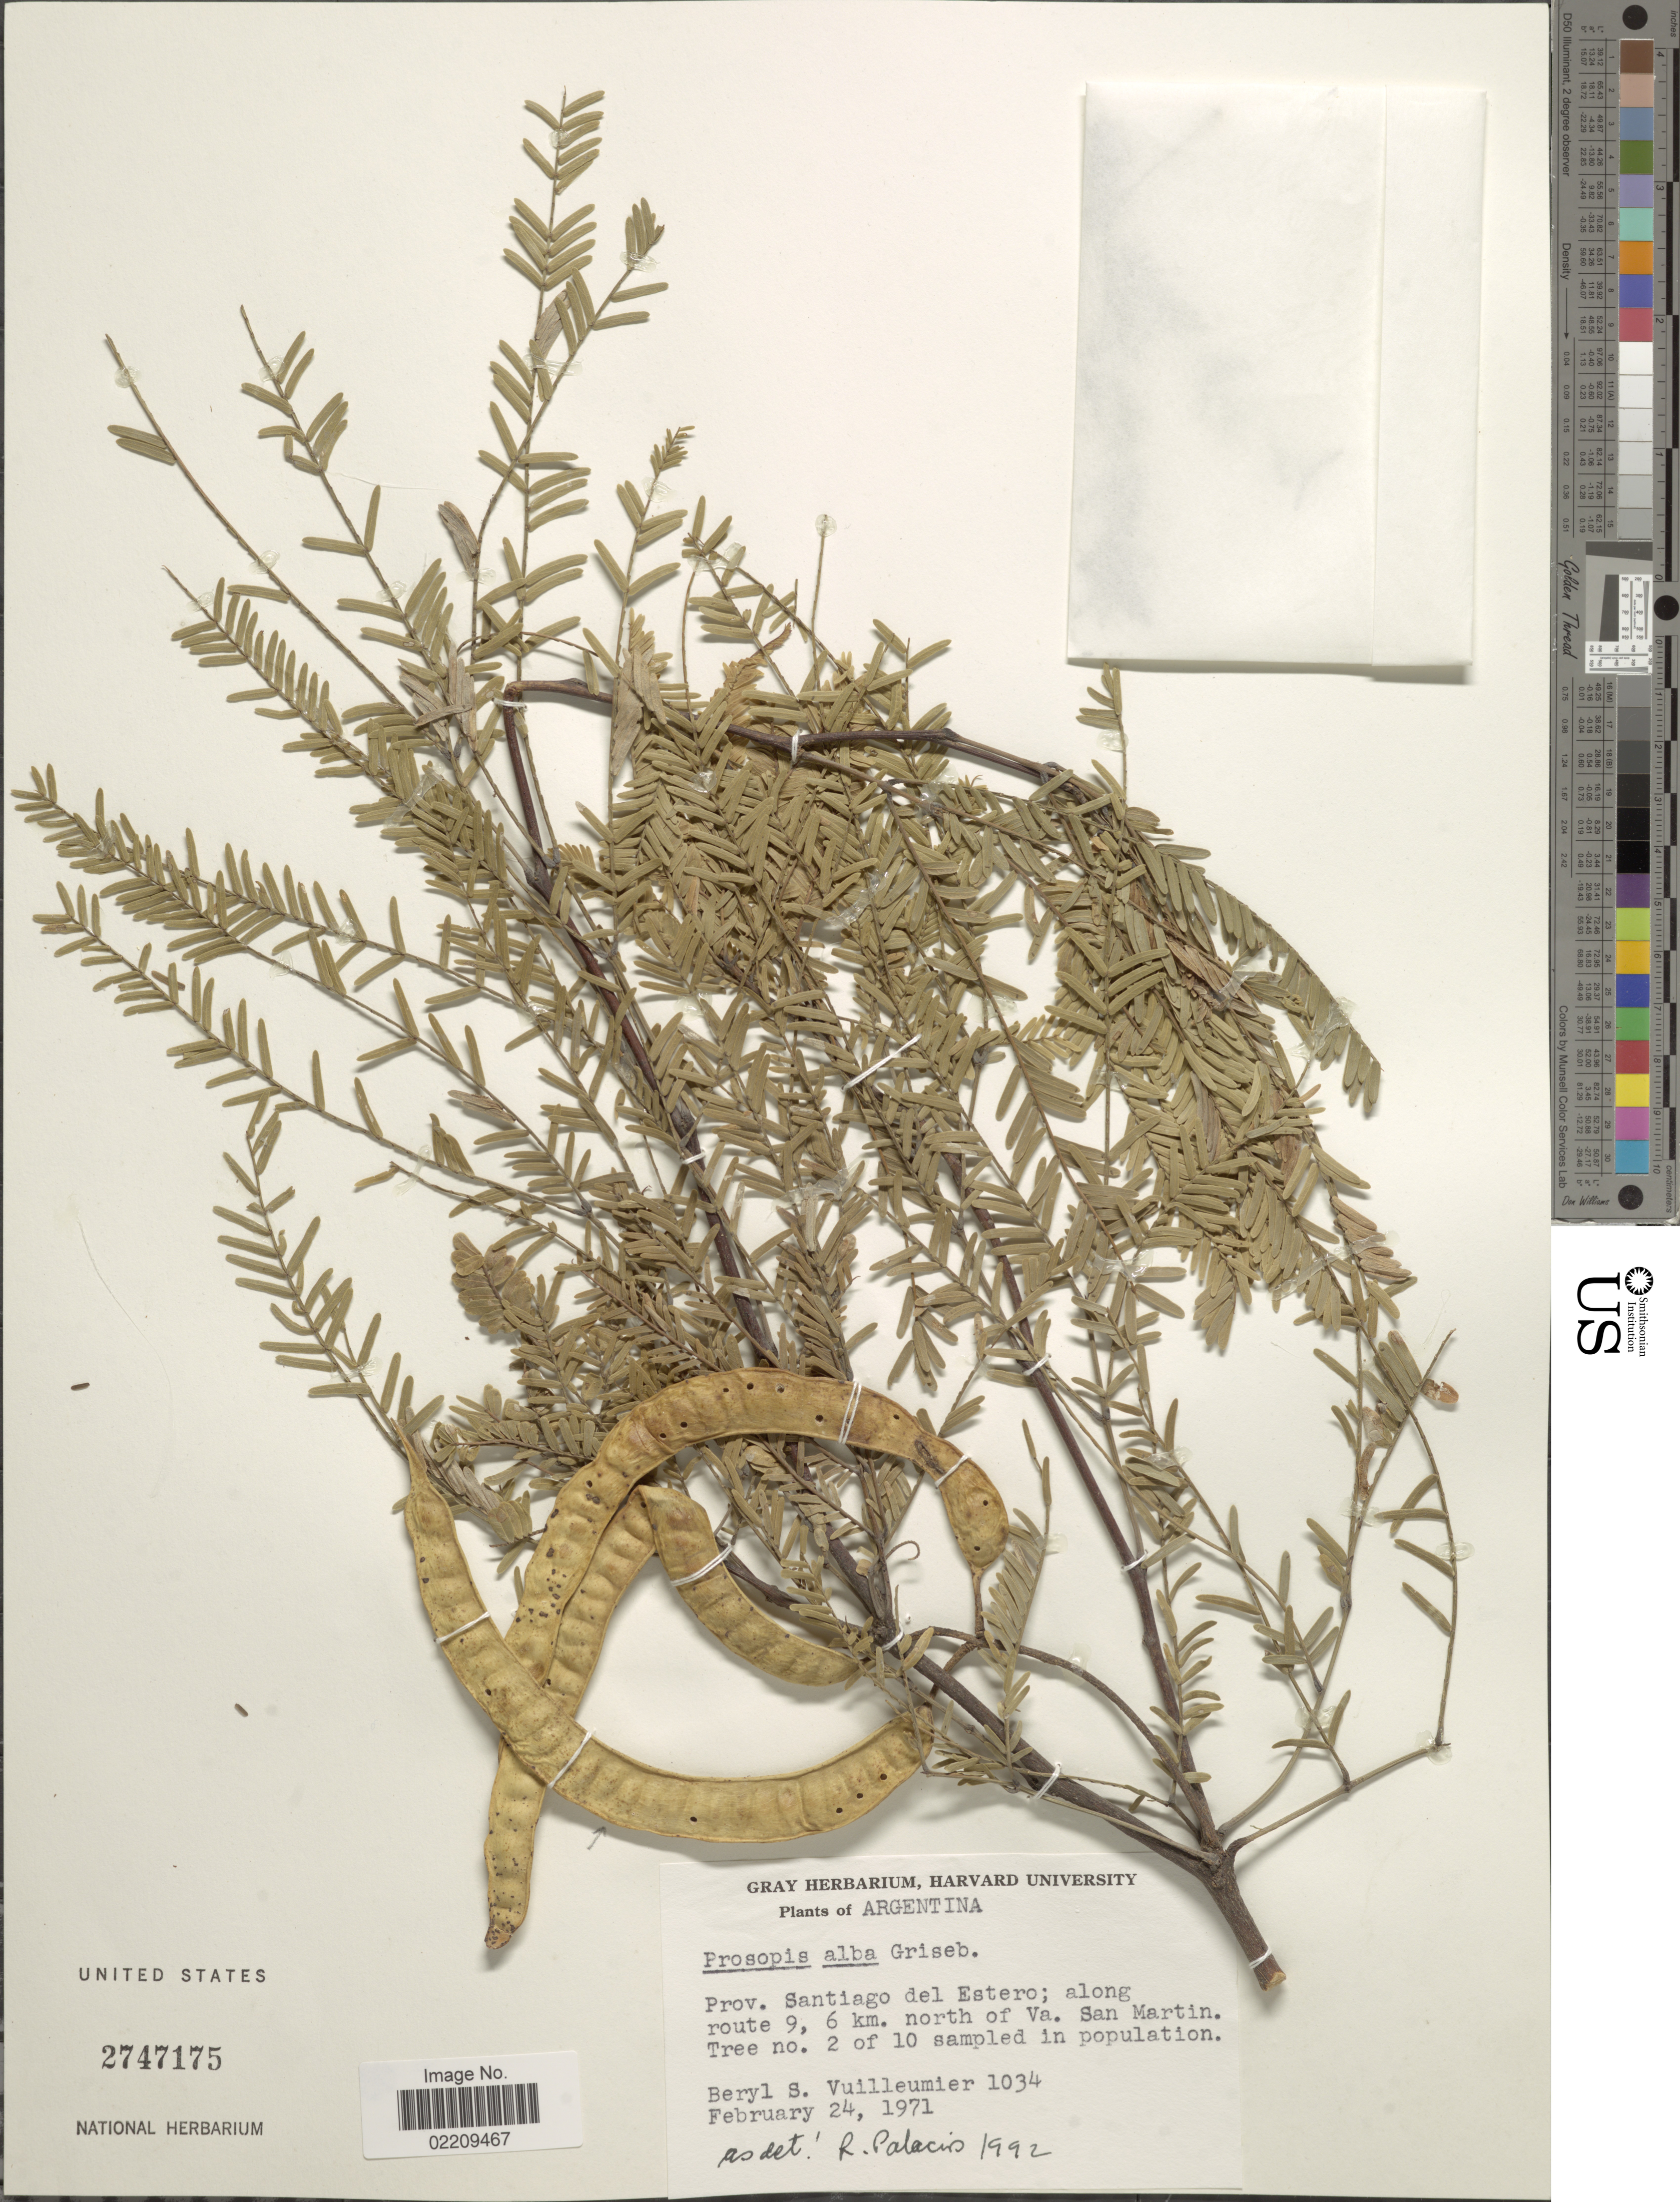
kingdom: Plantae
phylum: Tracheophyta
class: Magnoliopsida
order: Fabales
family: Fabaceae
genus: Neltuma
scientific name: Neltuma alba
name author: (Griseb.) C. E. Hughes & G.P. Lewis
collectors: B. Vuilleumier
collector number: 1034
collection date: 1971-02-24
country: Argentina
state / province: Santiago del Estero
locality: Along route 9, 6 km. north of Va. San Martin.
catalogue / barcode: US 2747175